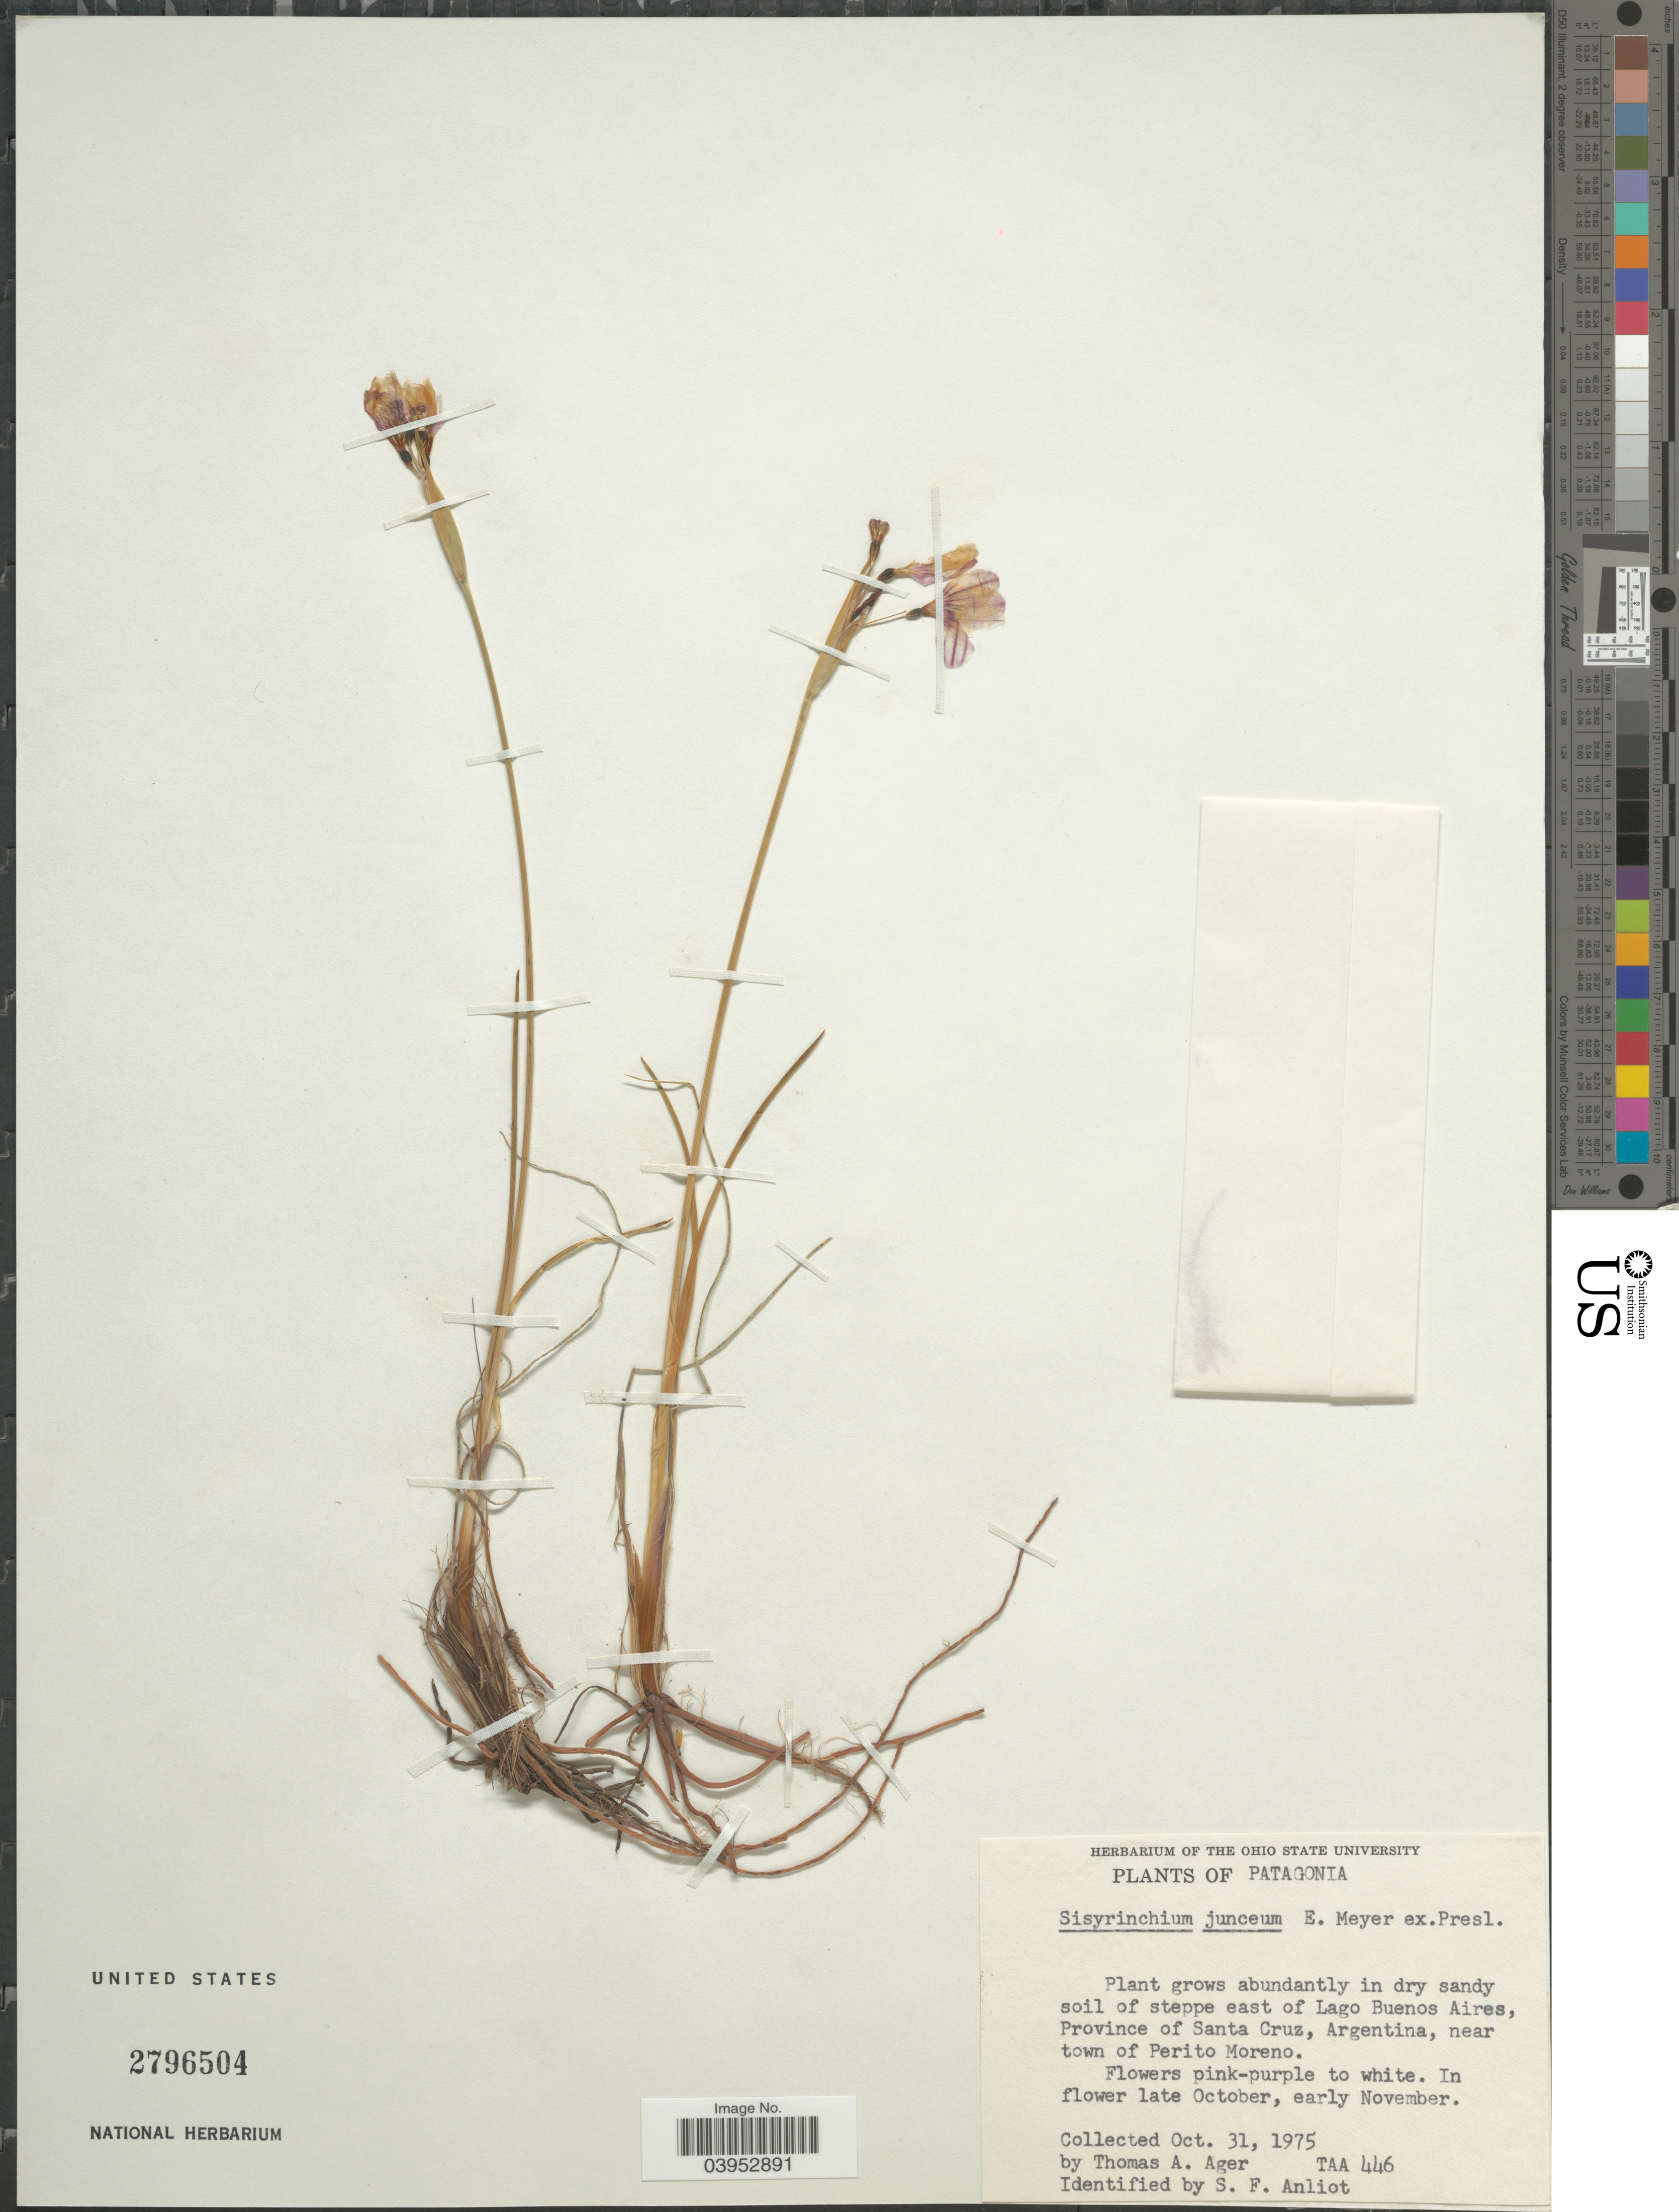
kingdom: Plantae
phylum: Tracheophyta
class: Liliopsida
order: Asparagales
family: Iridaceae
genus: Olsynium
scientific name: Olsynium junceum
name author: (E. Mey. ex C. Presl) Goldblatt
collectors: T. A. Ager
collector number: TAA 446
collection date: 1975-10-31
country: Argentina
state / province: Santa Cruz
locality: Patagonia. Steppe east of Lago Buenos Aires, near town of Perito Moreno.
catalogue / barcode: US 2796504